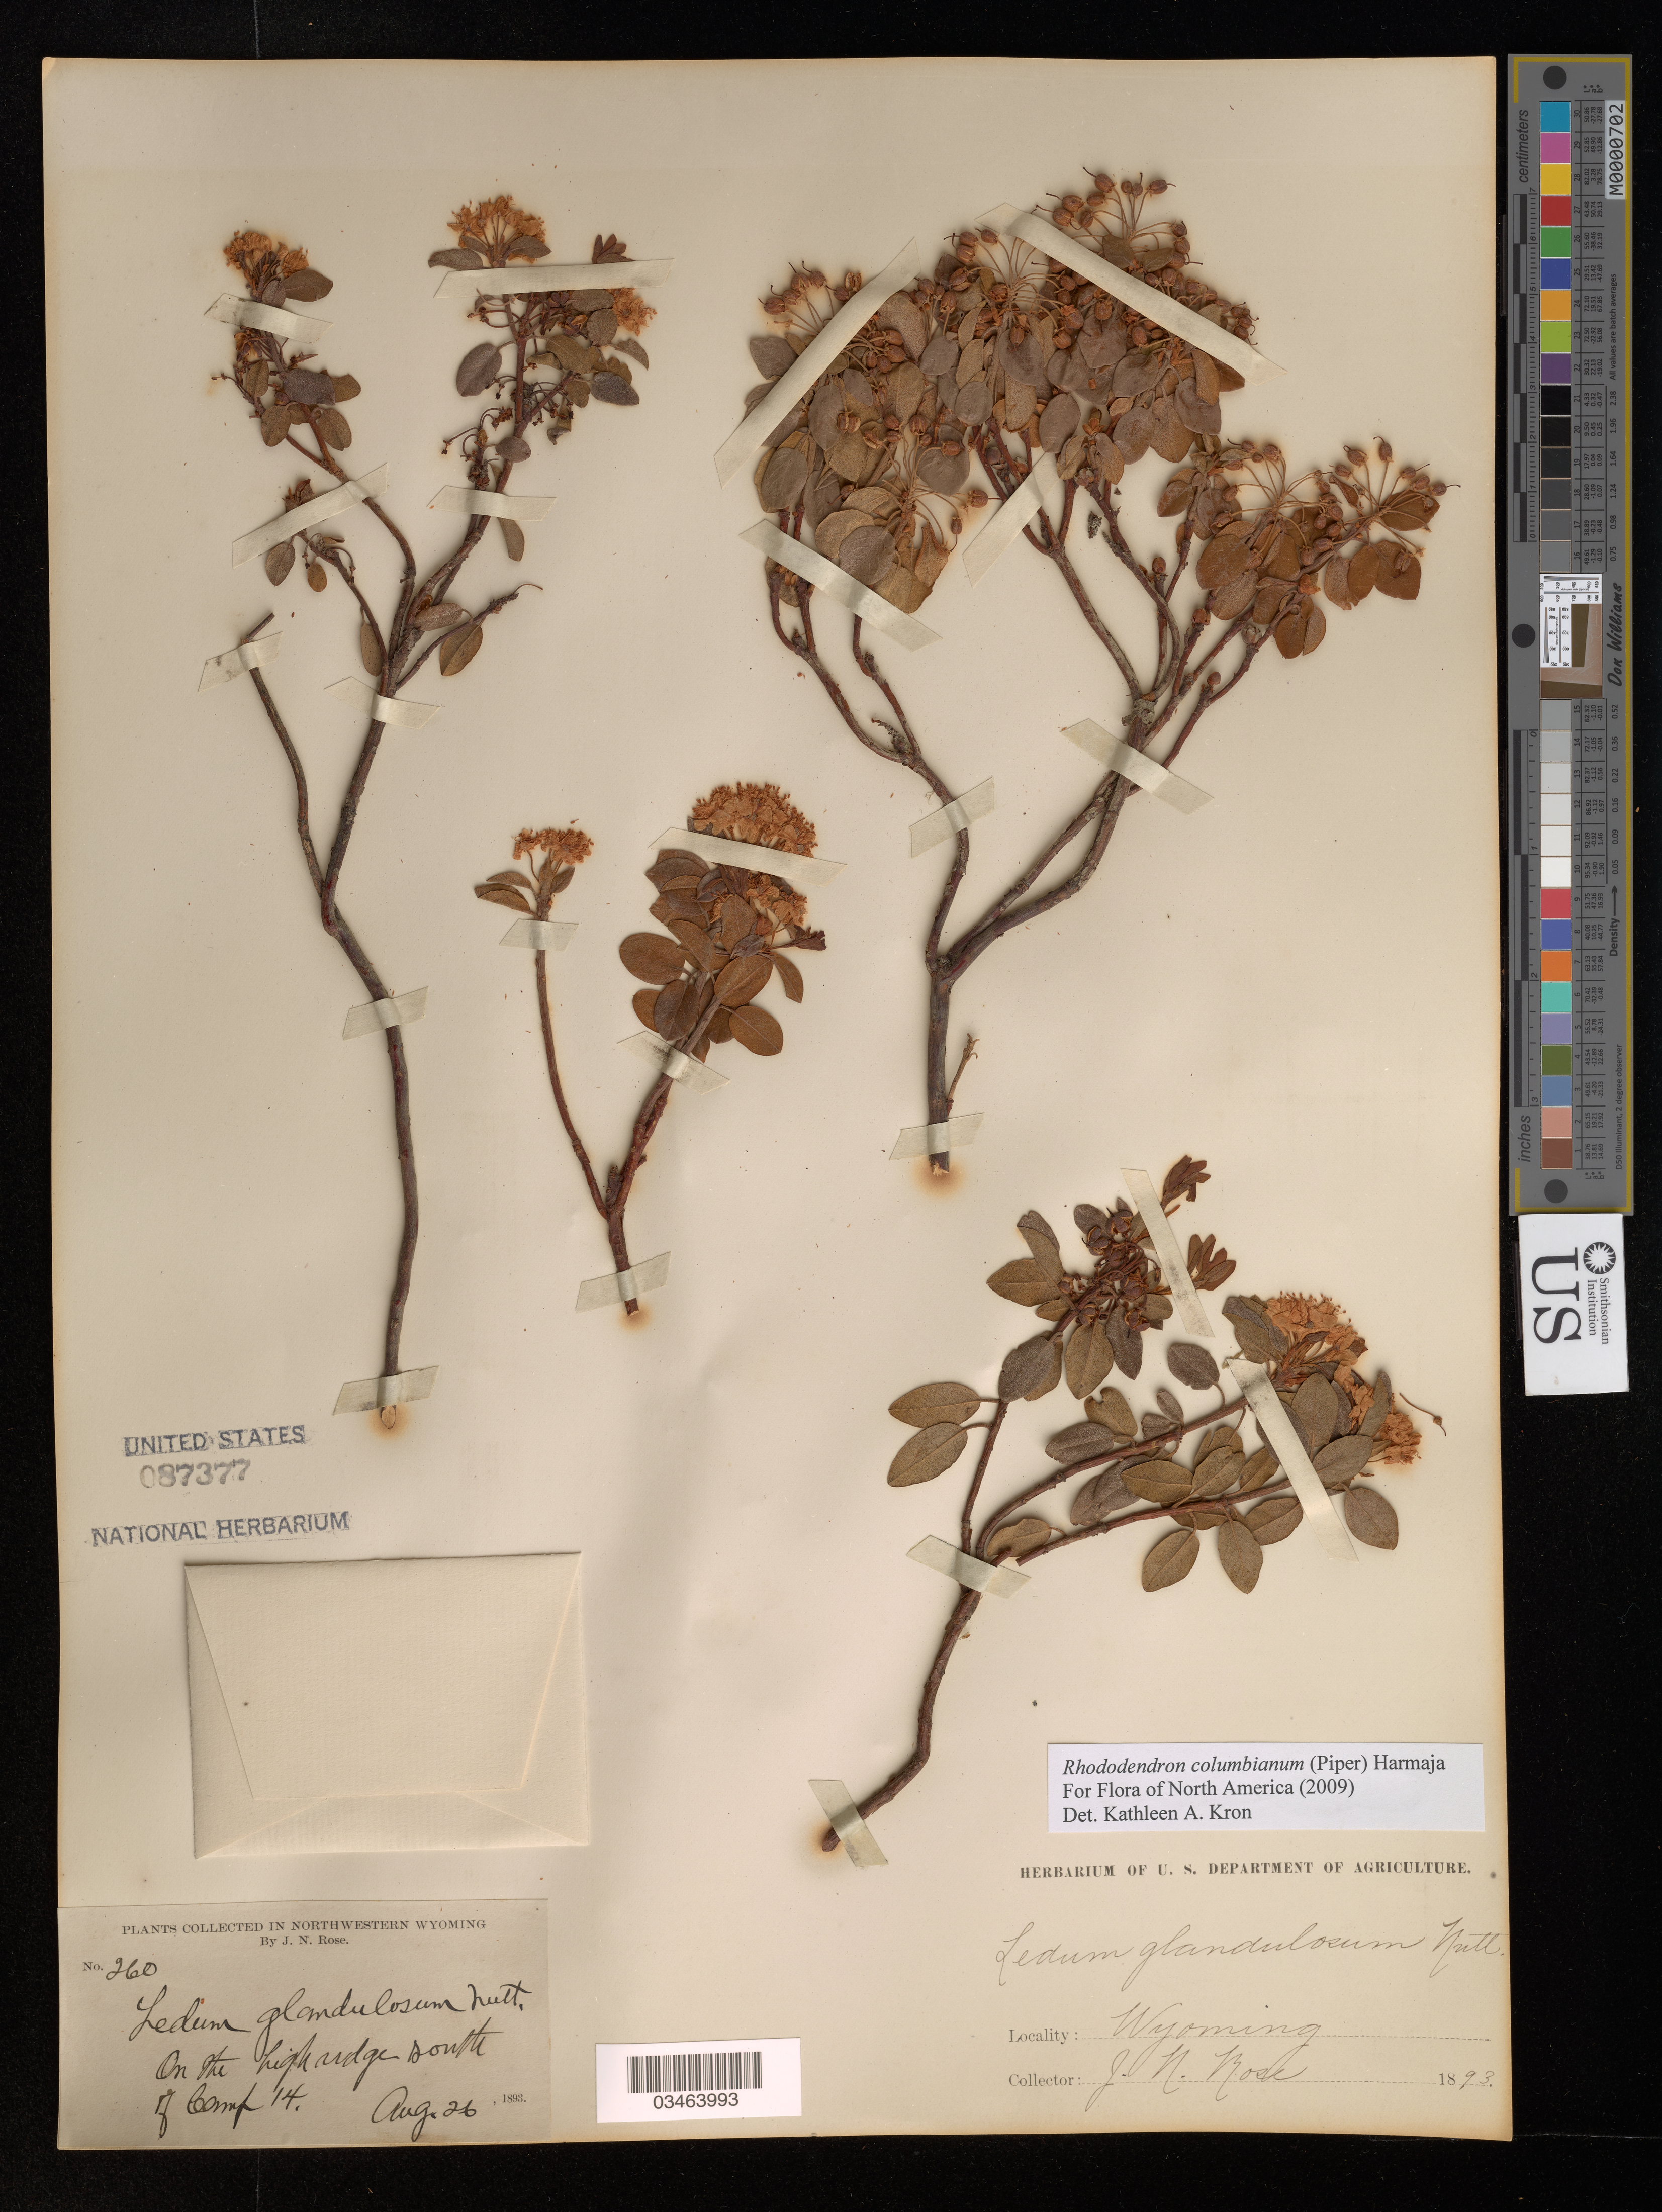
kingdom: Plantae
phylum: Tracheophyta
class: Magnoliopsida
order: Ericales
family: Ericaceae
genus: Rhododendron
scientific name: Rhododendron columbianum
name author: (Piper) Harmaja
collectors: J. N. Rose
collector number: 260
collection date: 1893-08-26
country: United States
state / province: Wyoming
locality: Northwestern Wyoming. On the high ridge south of Camp 14.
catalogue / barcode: US 87377